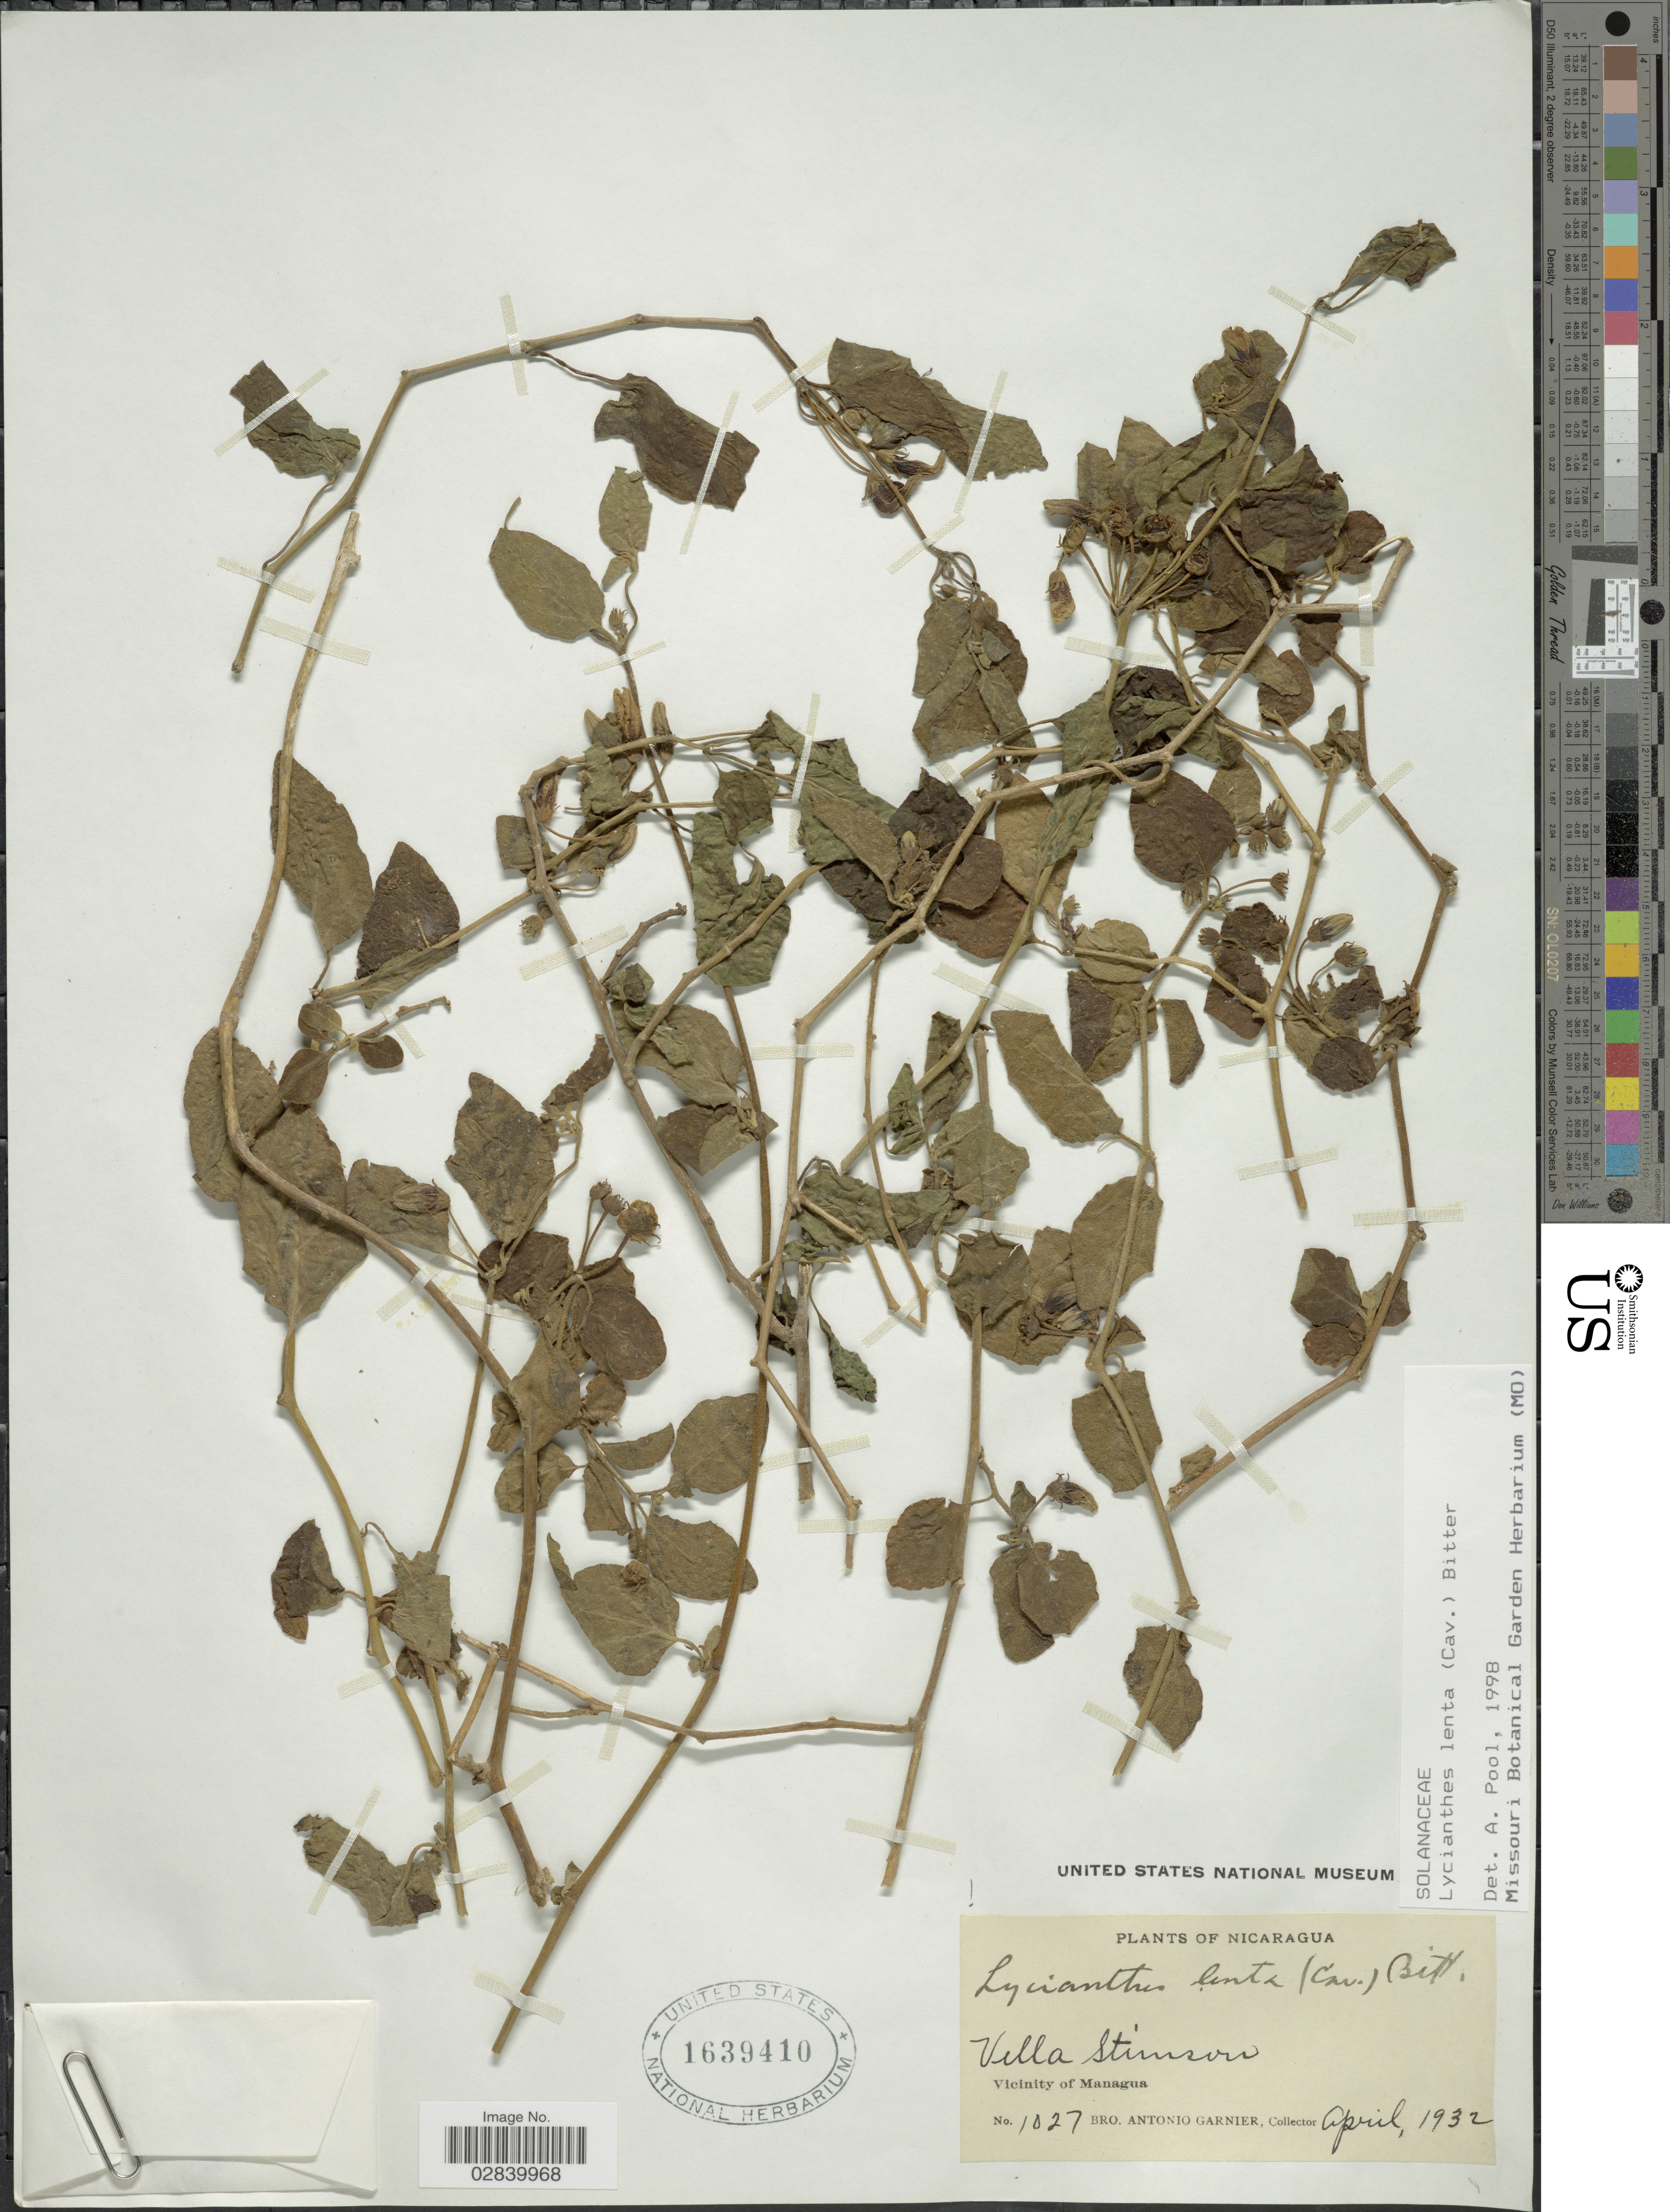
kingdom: Plantae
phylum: Tracheophyta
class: Magnoliopsida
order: Solanales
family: Solanaceae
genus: Lycianthes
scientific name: Lycianthes lenta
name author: (Cav.) Bitter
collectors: Bro. A. Garnier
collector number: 1027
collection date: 1932-04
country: Nicaragua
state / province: Managua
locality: Villa Stimson. Vicinity of Managua.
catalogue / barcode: US 1639410